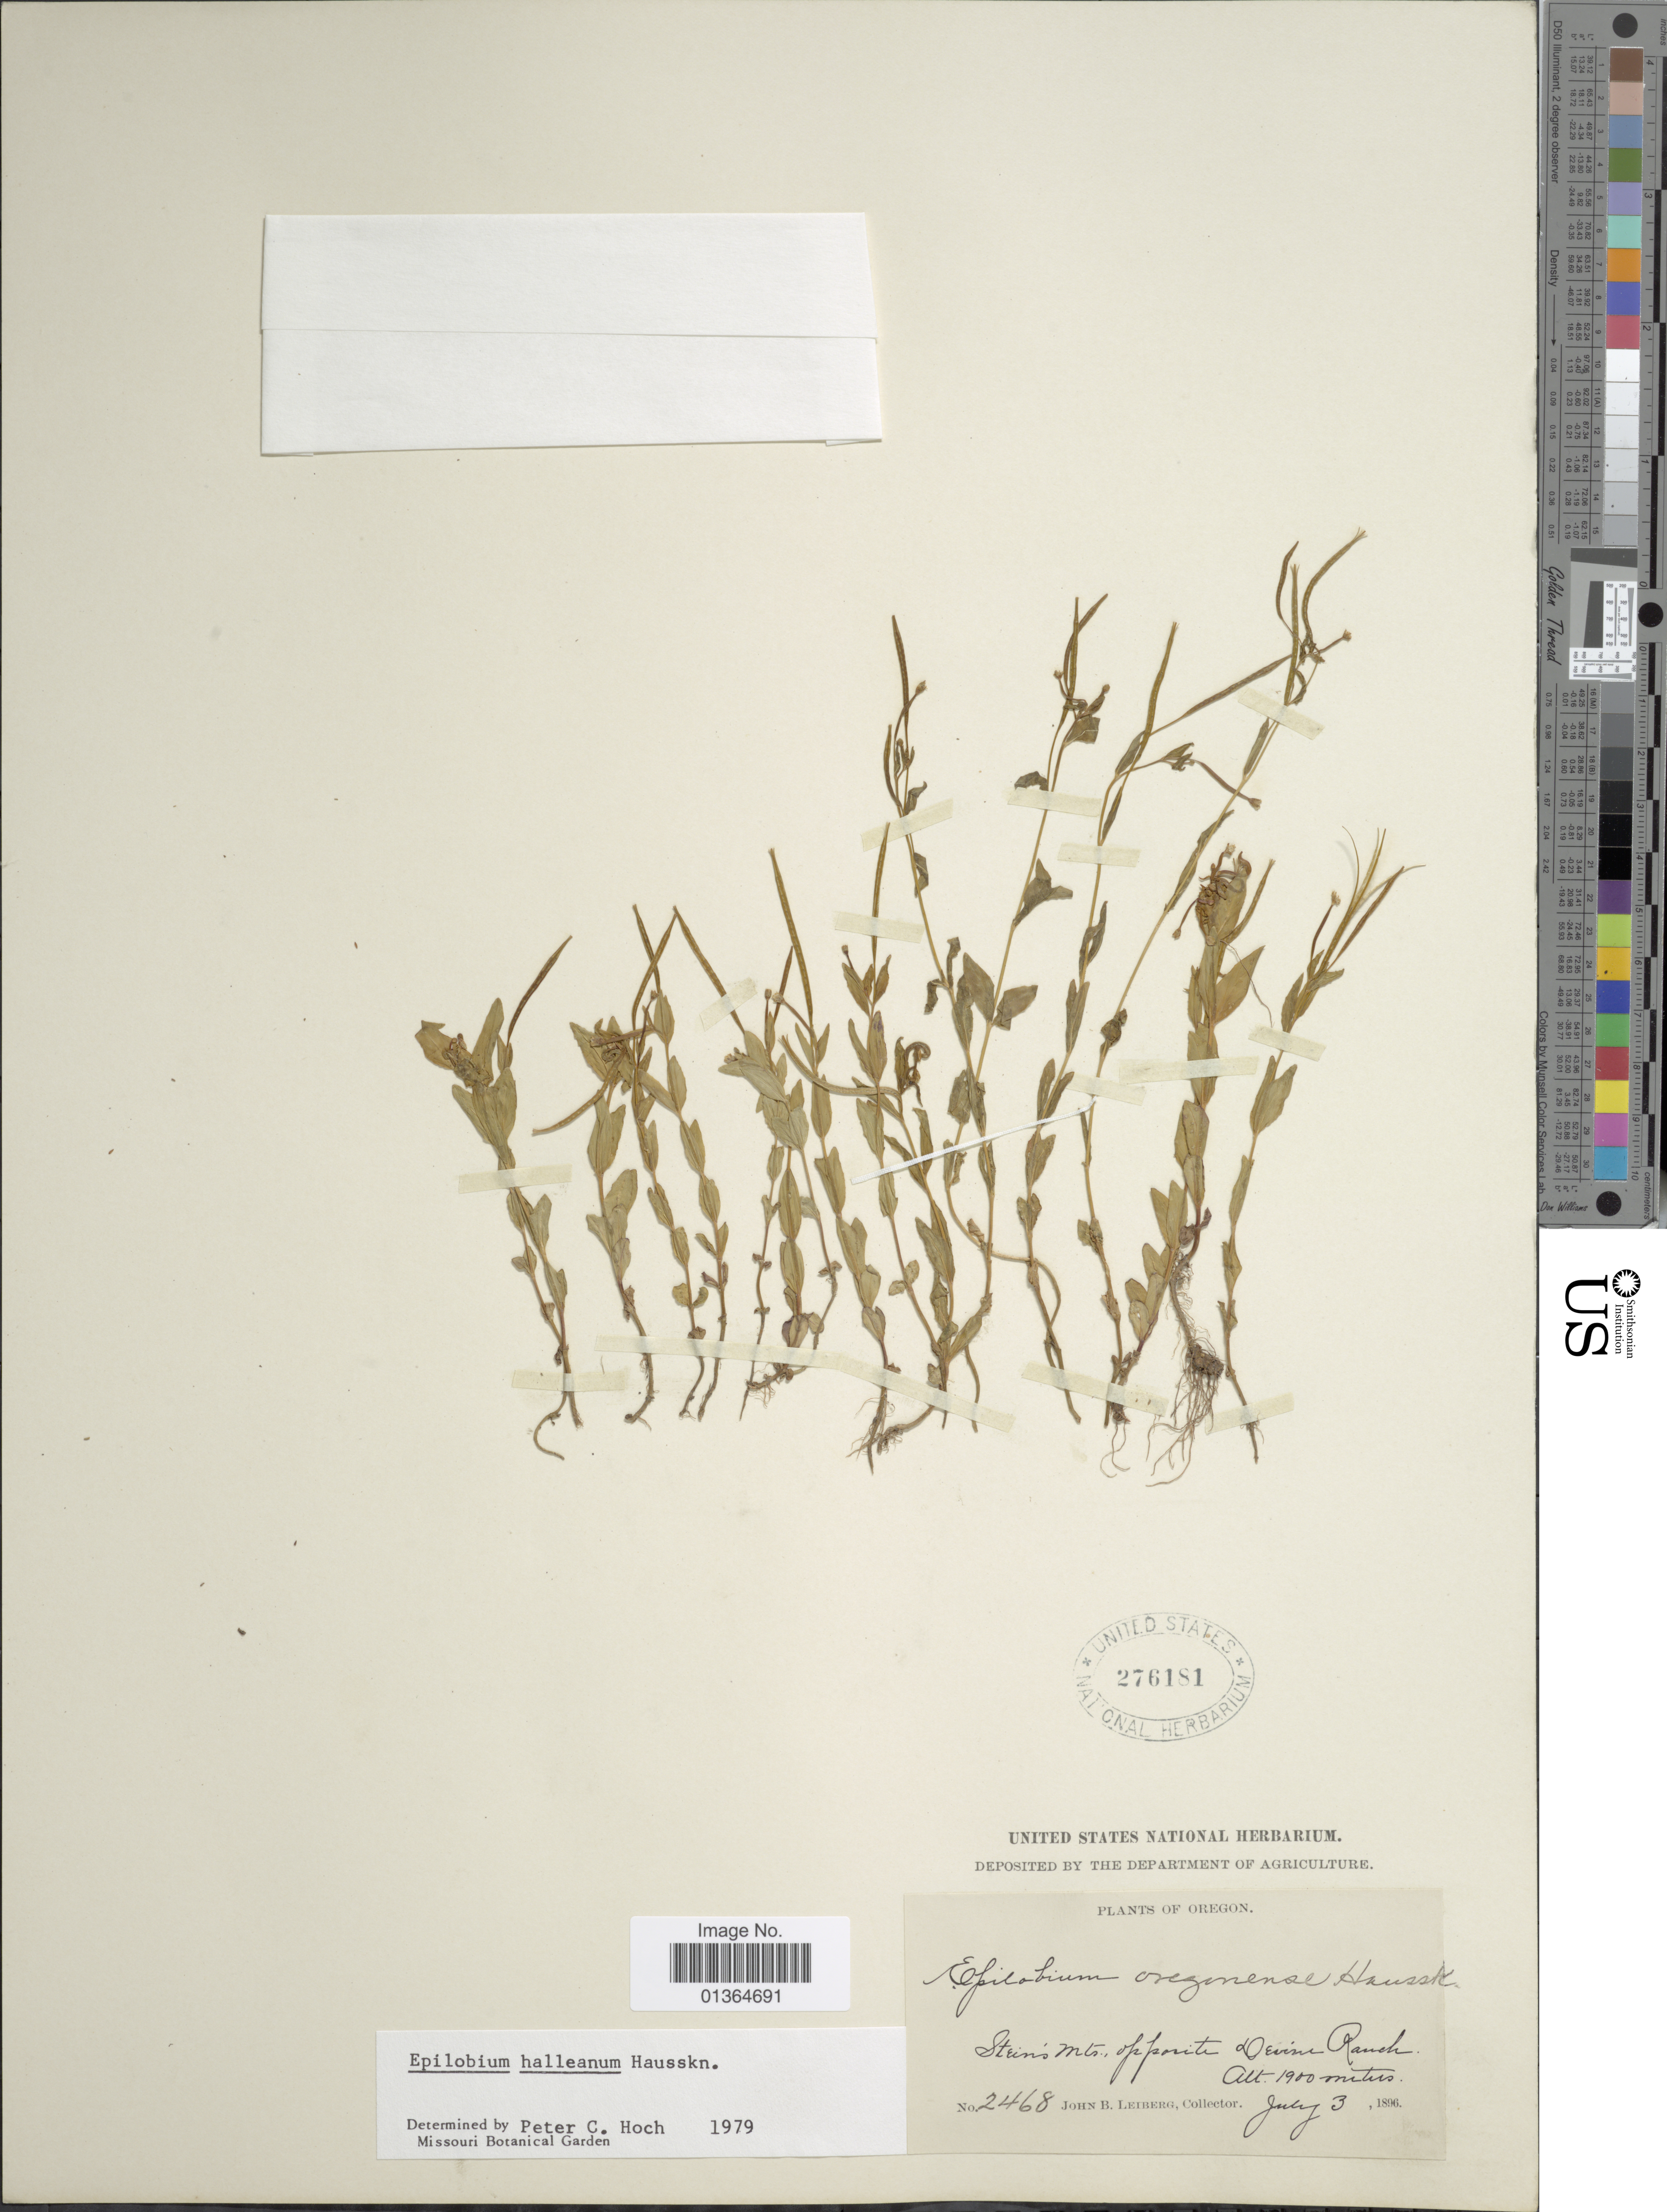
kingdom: Plantae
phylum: Tracheophyta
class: Magnoliopsida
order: Myrtales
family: Onagraceae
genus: Epilobium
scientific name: Epilobium hallianum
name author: Hausskn.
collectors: J. B. Leiberg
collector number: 2468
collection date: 1896-07-03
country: United States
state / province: Oregon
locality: Stein's Mts., opposite Devine Ranch.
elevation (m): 1900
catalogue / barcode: US 276181